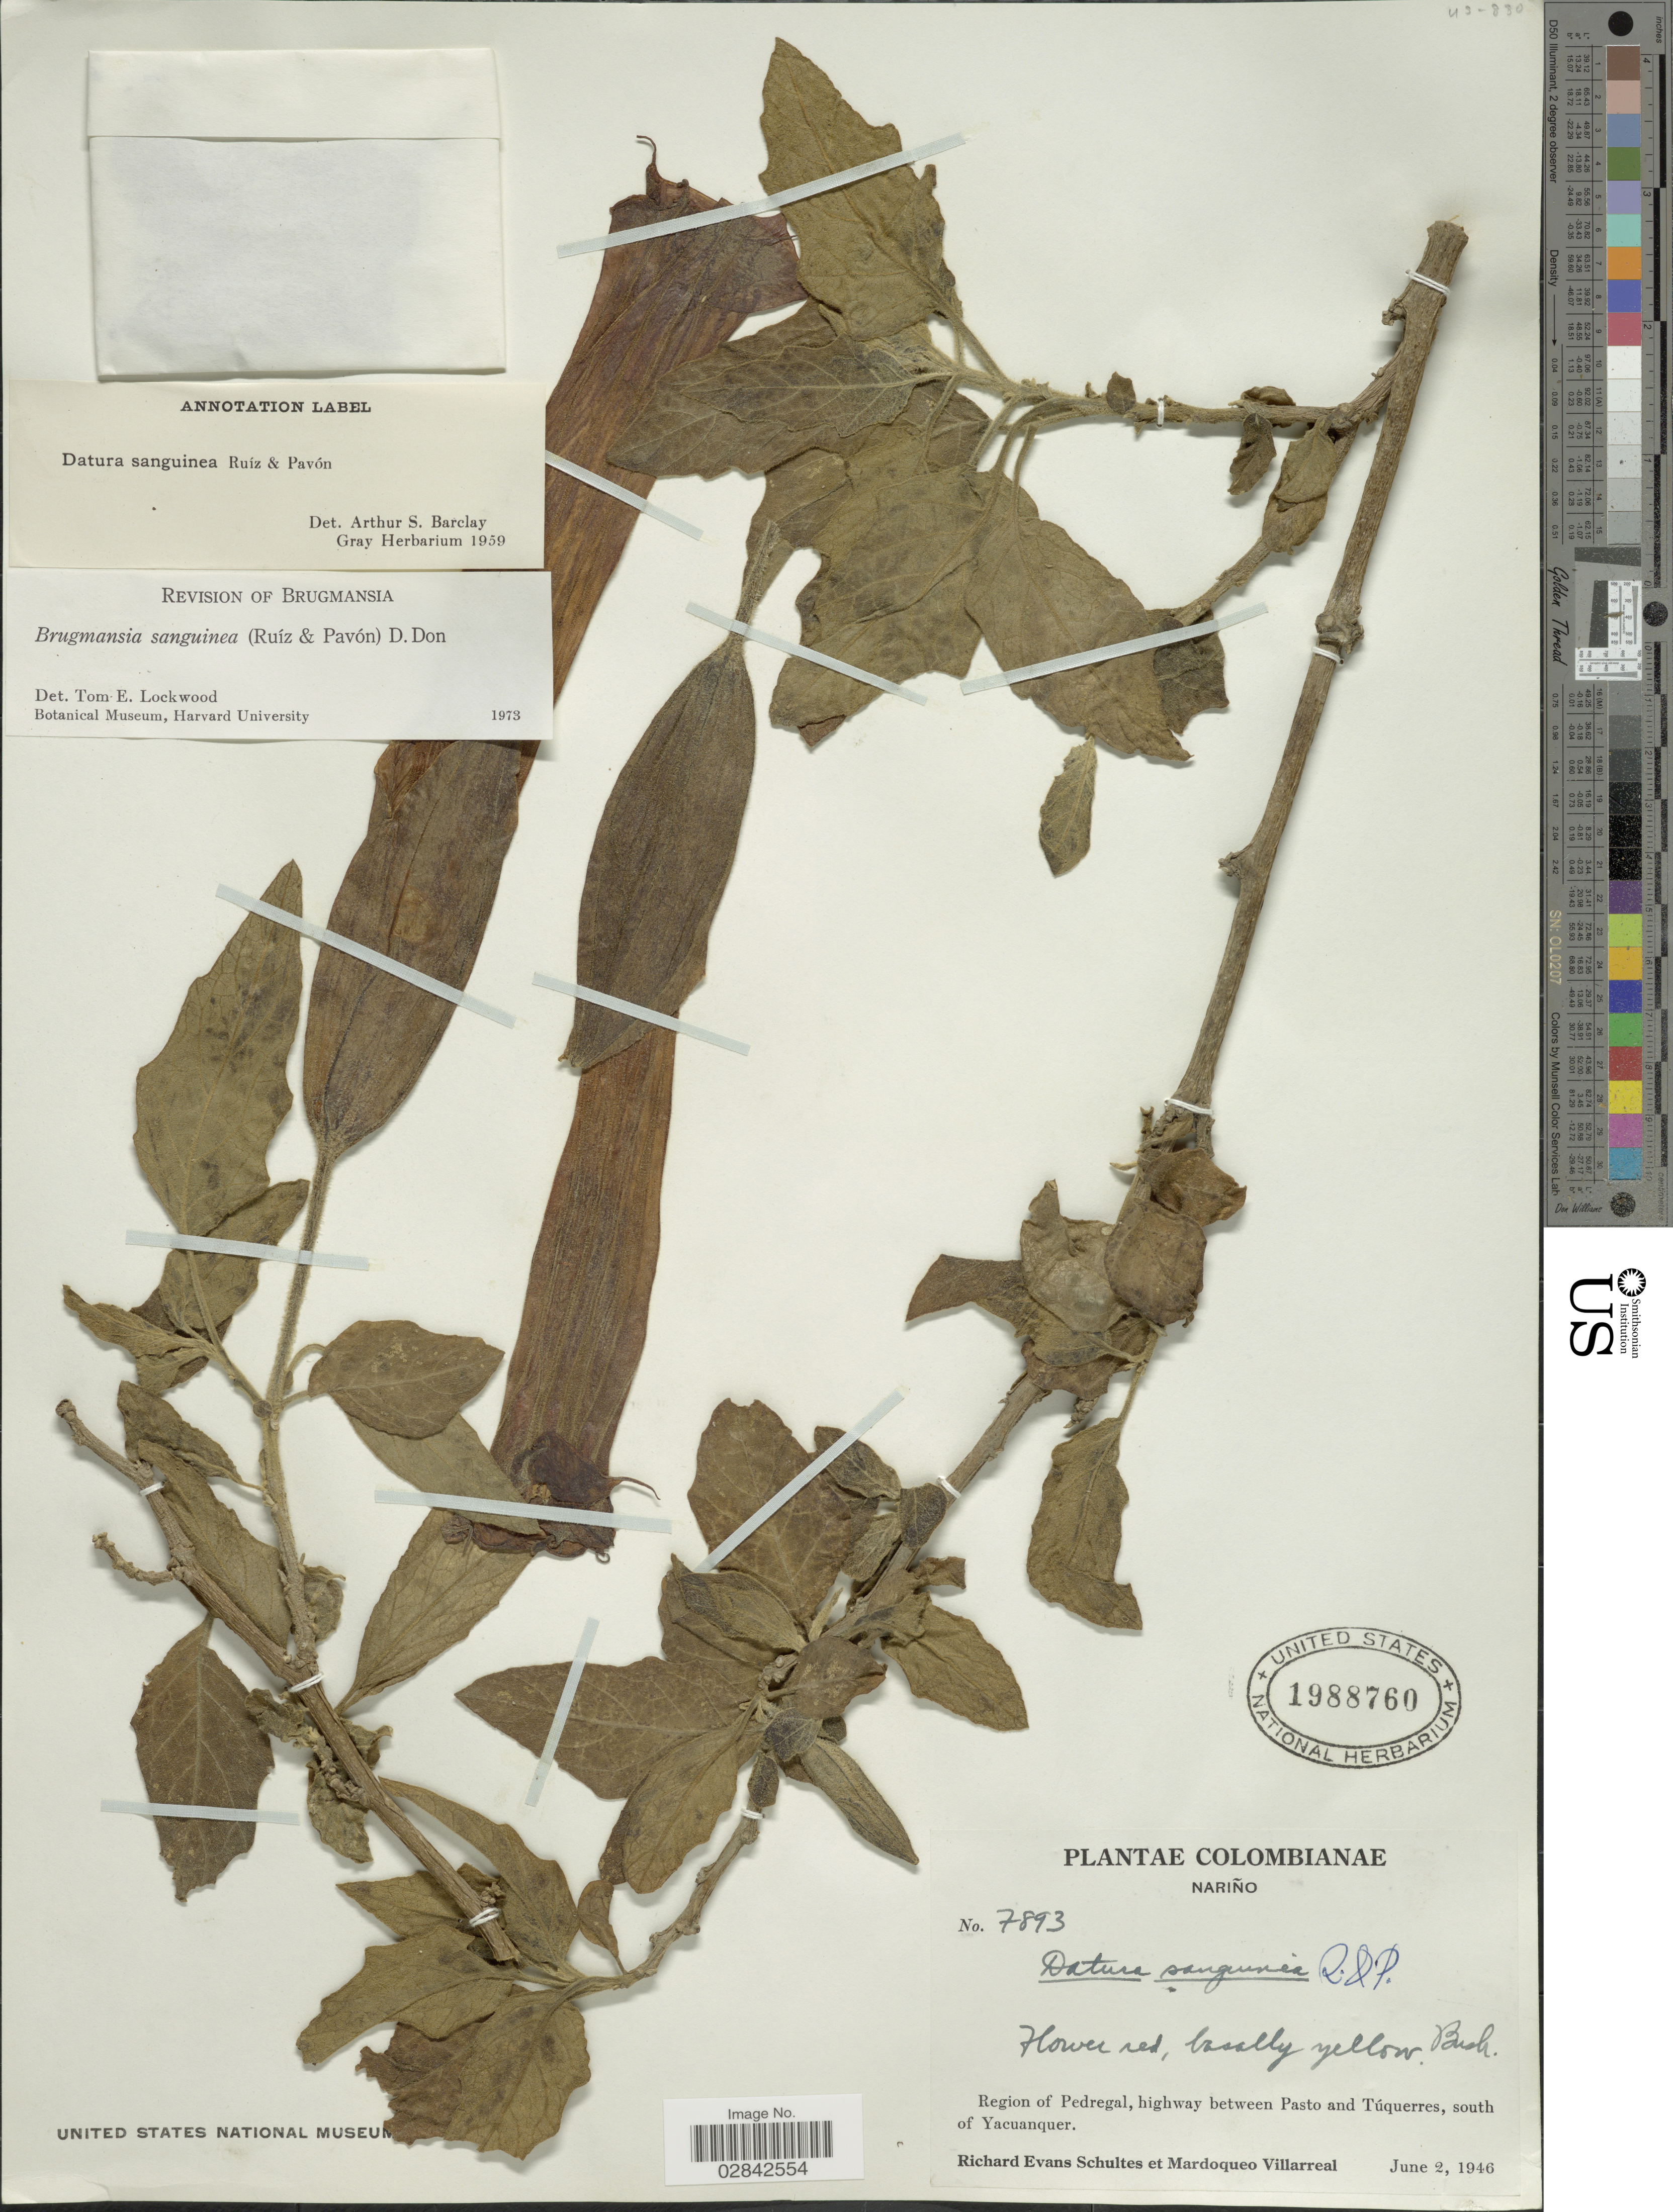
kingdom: Plantae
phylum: Tracheophyta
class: Magnoliopsida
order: Solanales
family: Solanaceae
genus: Brugmansia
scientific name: Brugmansia sanguinea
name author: (Ruiz & Pav.) D. Don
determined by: Lockwood, T. E.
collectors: R. E. Schultes & M. Villarreal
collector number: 7893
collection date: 1946-06-02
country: Colombia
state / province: Nariño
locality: Region of Pedregal, highway between Pasto and Túquerres, south of Yacuanquer.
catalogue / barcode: US 1988760